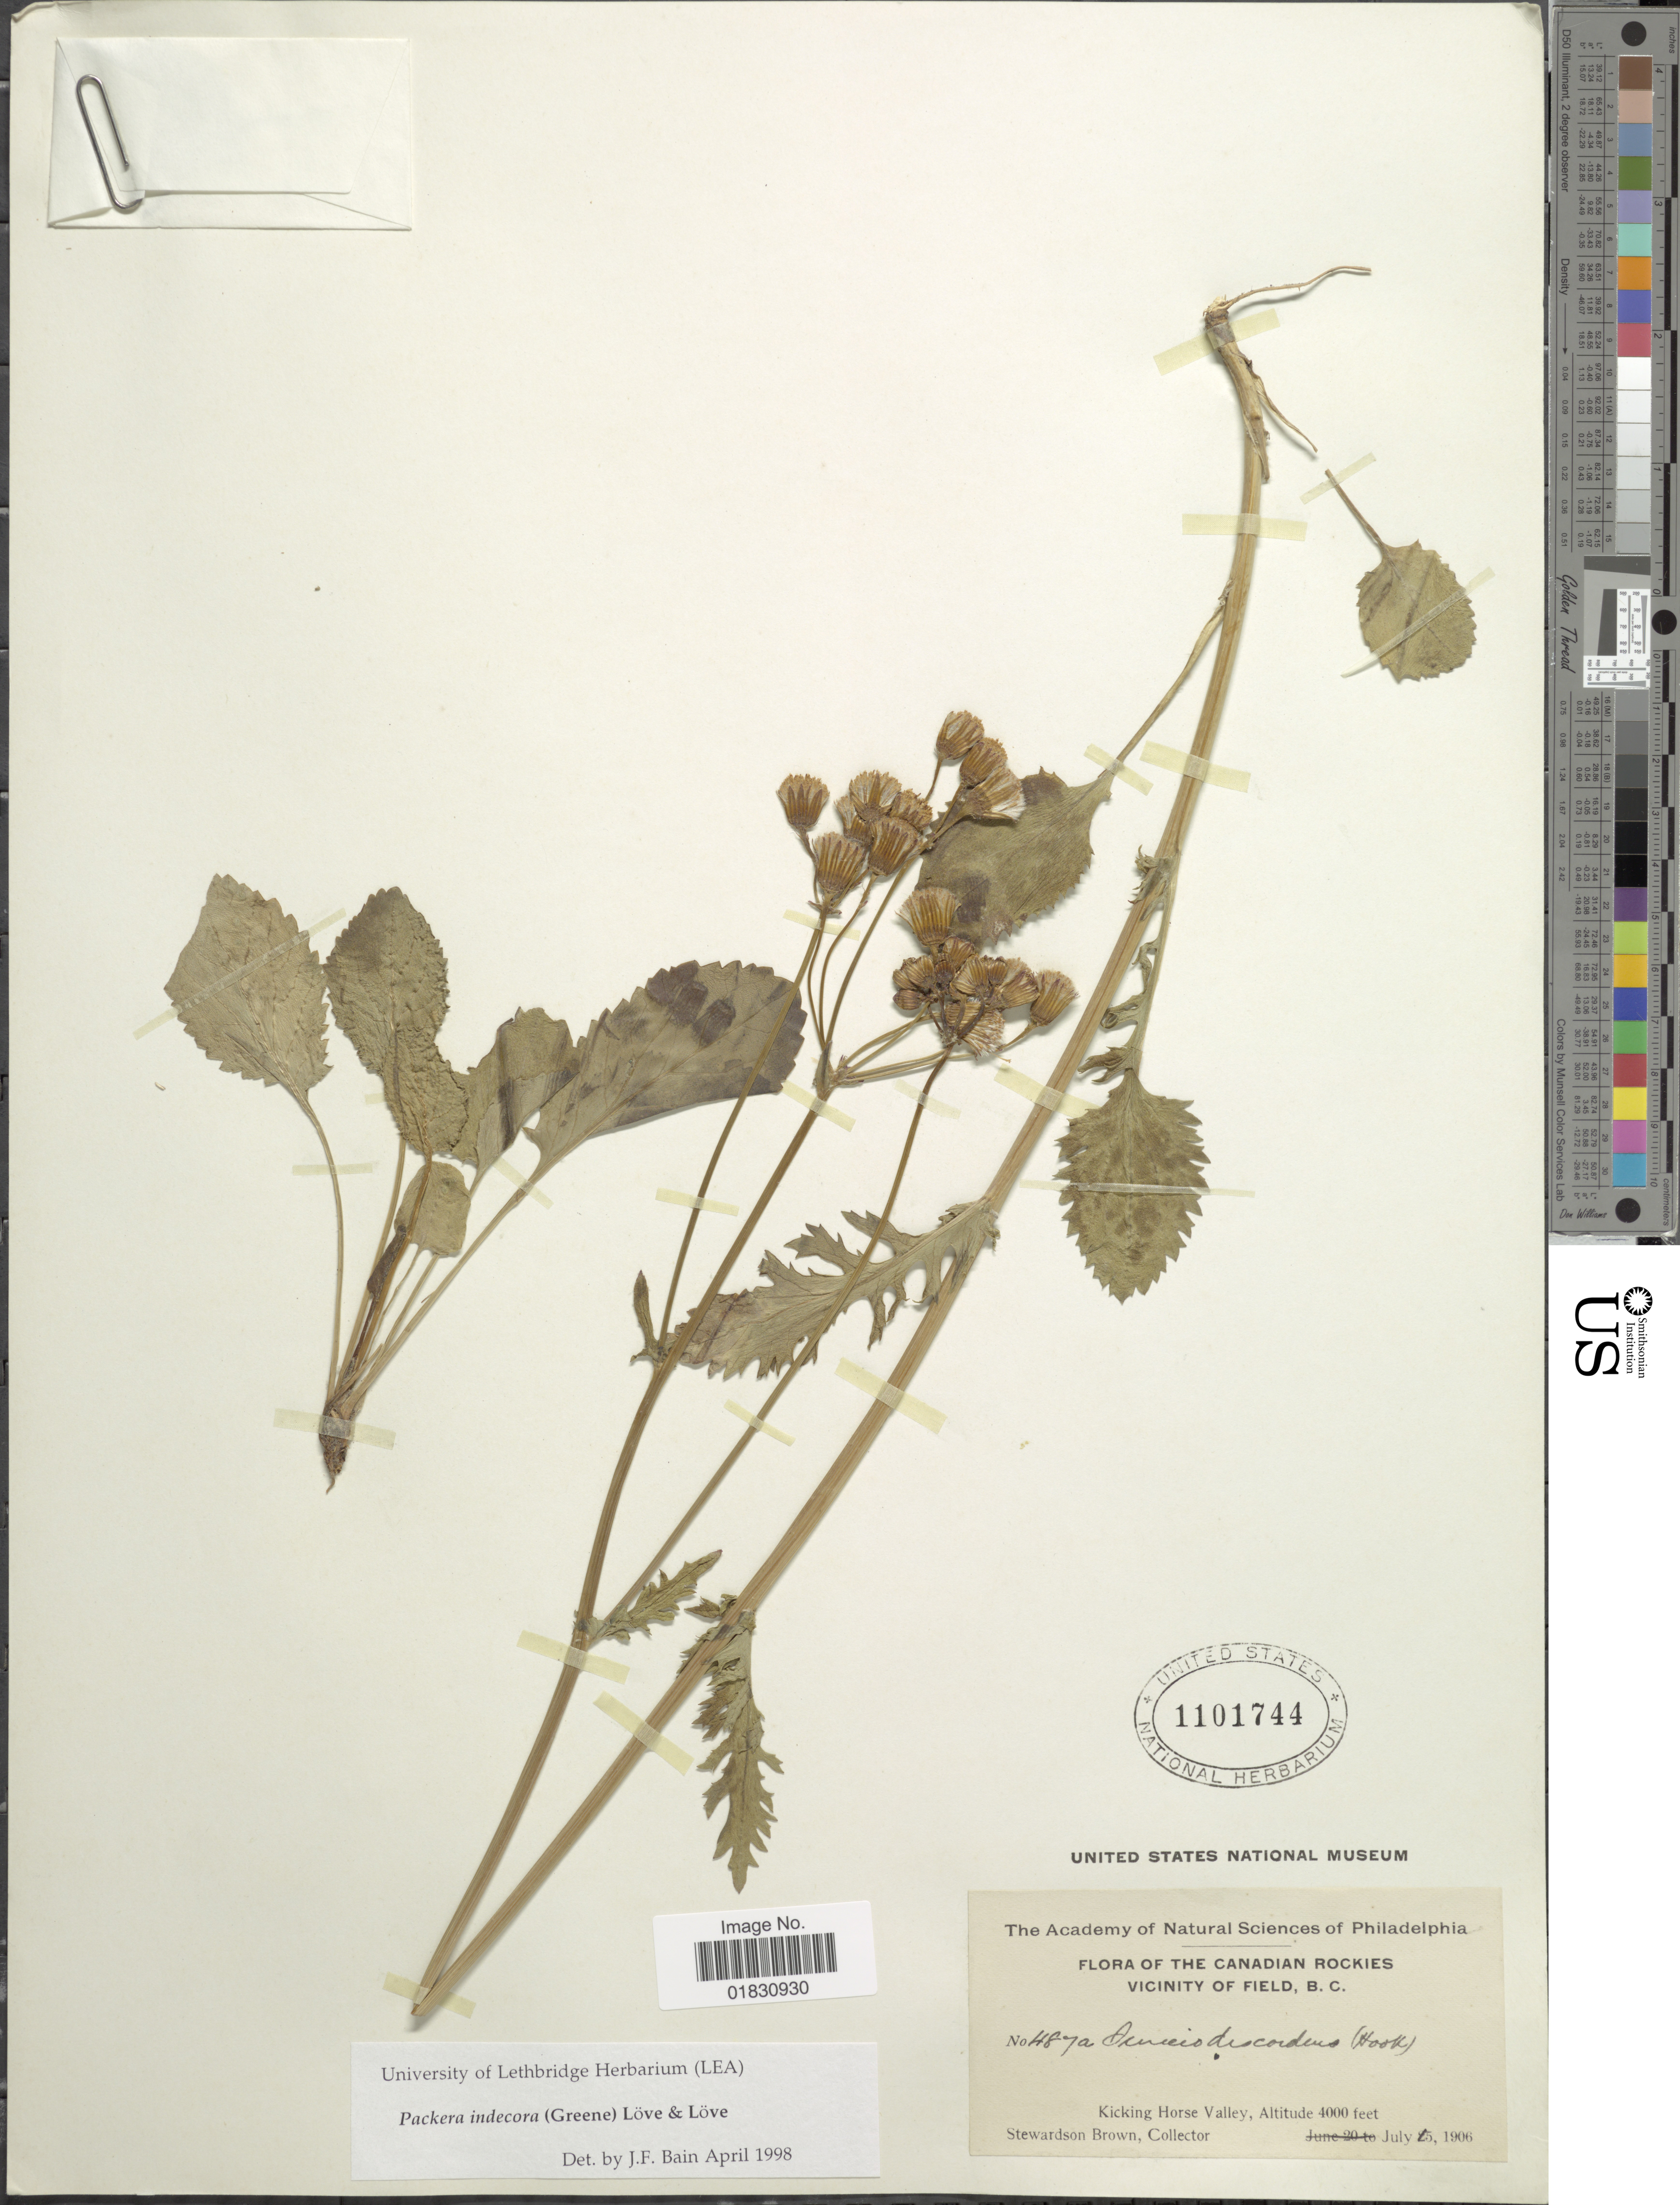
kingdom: Plantae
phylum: Tracheophyta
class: Magnoliopsida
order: Asterales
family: Asteraceae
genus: Packera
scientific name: Packera indecora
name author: (Greene) Á. Löve & D. Löve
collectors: S. Brown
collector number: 487a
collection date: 1906-07-15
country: Canada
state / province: British Columbia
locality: The Canadian Rockies Vicinity of Field, B. C., Kicking Horse Valley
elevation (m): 1219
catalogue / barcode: US 1101744